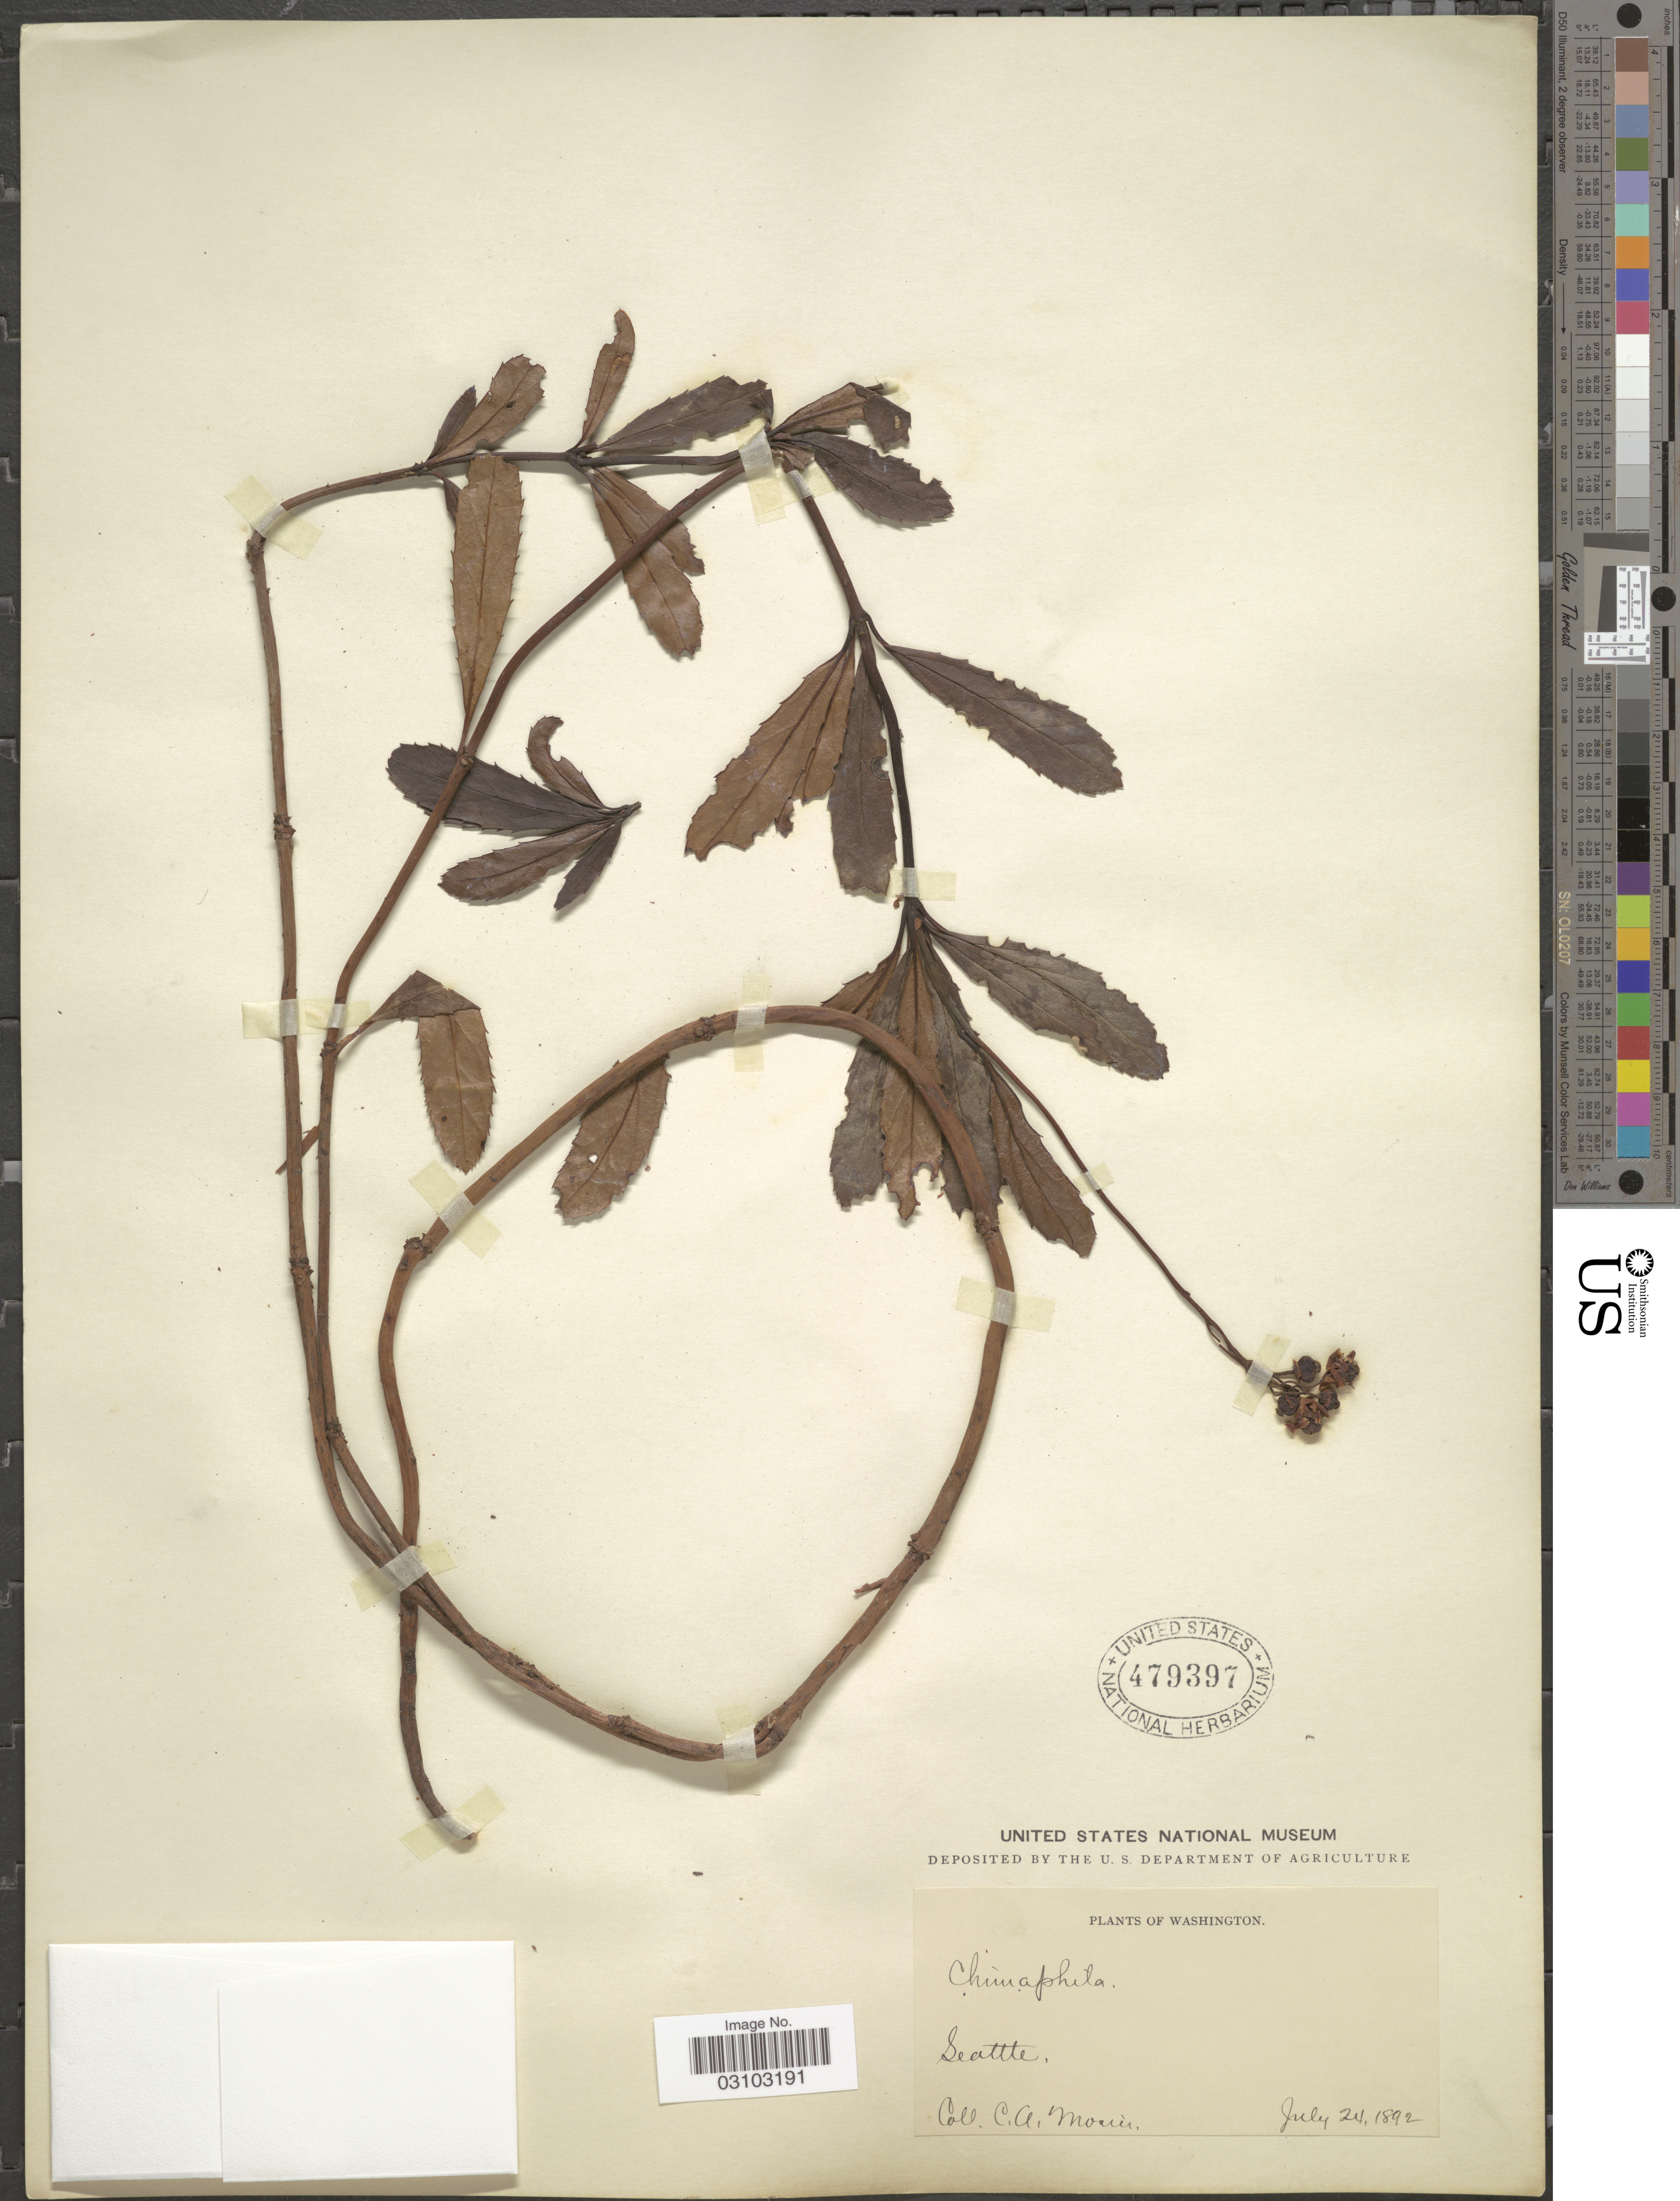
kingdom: Plantae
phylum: Tracheophyta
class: Magnoliopsida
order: Ericales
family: Ericaceae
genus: Chimaphila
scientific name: Chimaphila sp.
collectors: C. A. Mosier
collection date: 1892-07-24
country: United States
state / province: Washington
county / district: King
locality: Seattle.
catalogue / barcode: US 479397